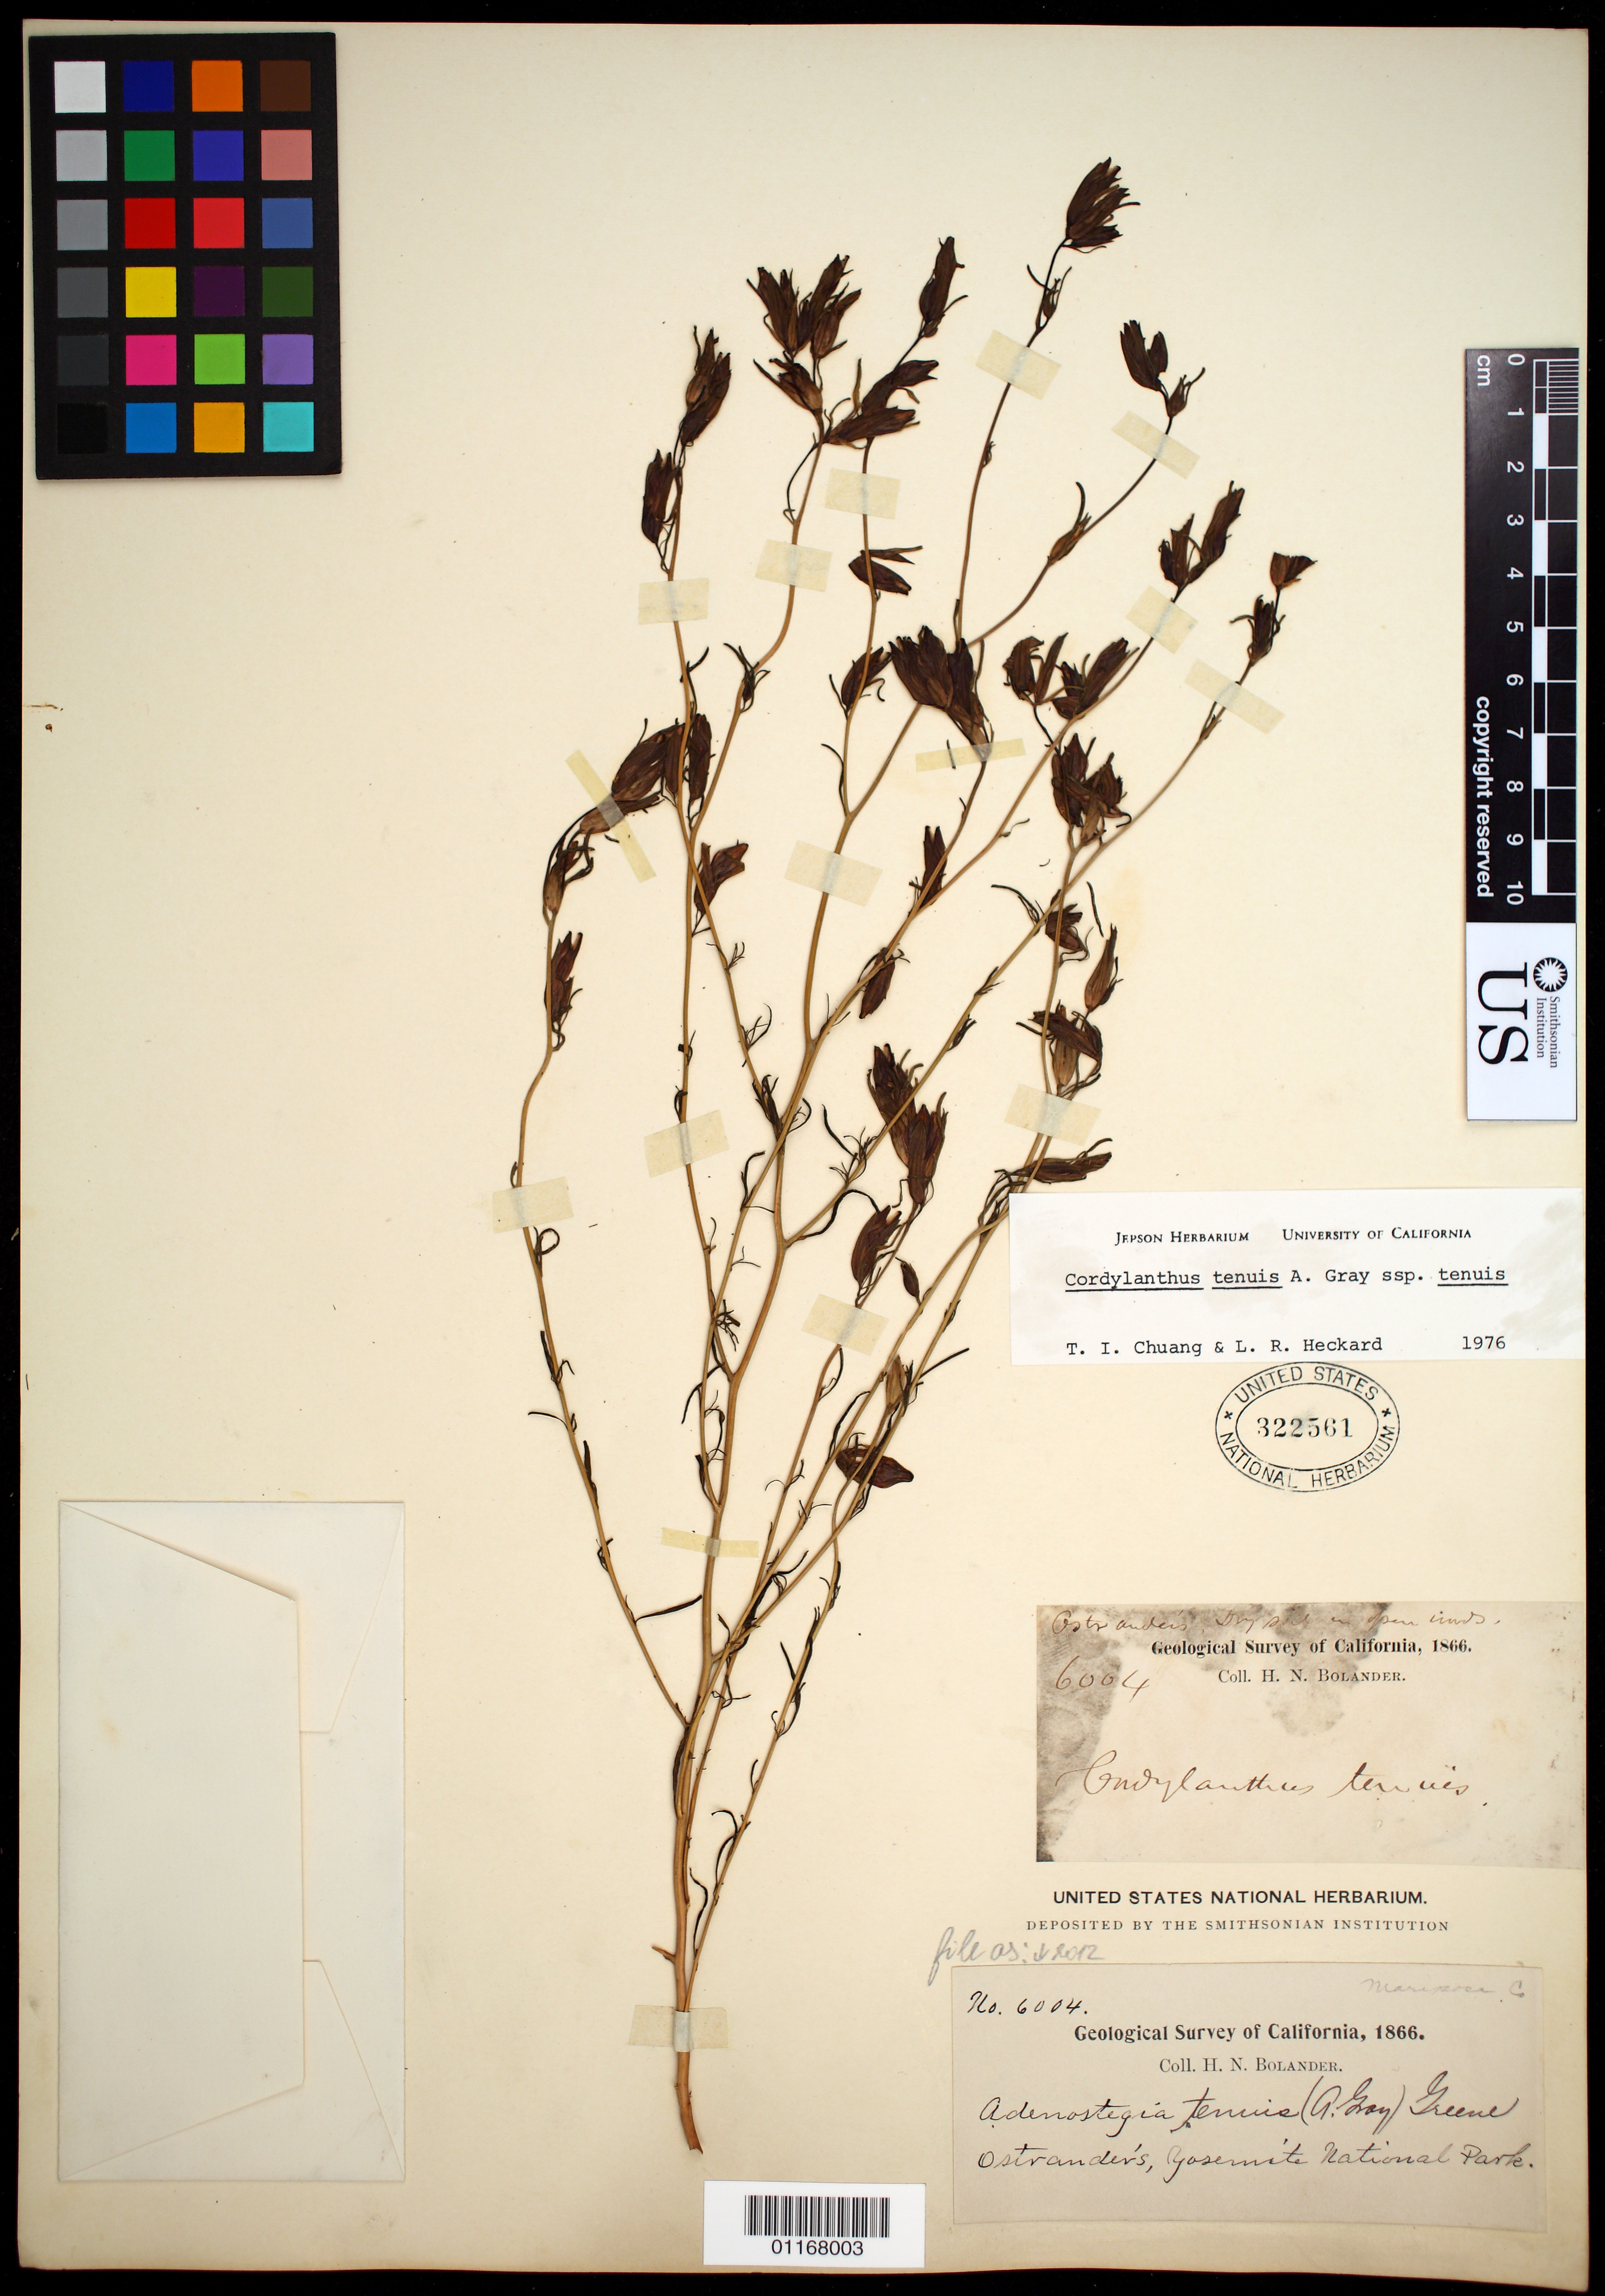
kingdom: Plantae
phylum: Tracheophyta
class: Magnoliopsida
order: Lamiales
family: Orobanchaceae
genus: Cordylanthus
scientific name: Cordylanthus tenuis subsp. tenuis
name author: A. Gray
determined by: Barringer, K. A.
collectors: H. Bolander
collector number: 6004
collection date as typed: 1866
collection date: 1866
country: United States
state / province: California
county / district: Mariposa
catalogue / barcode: US 322561